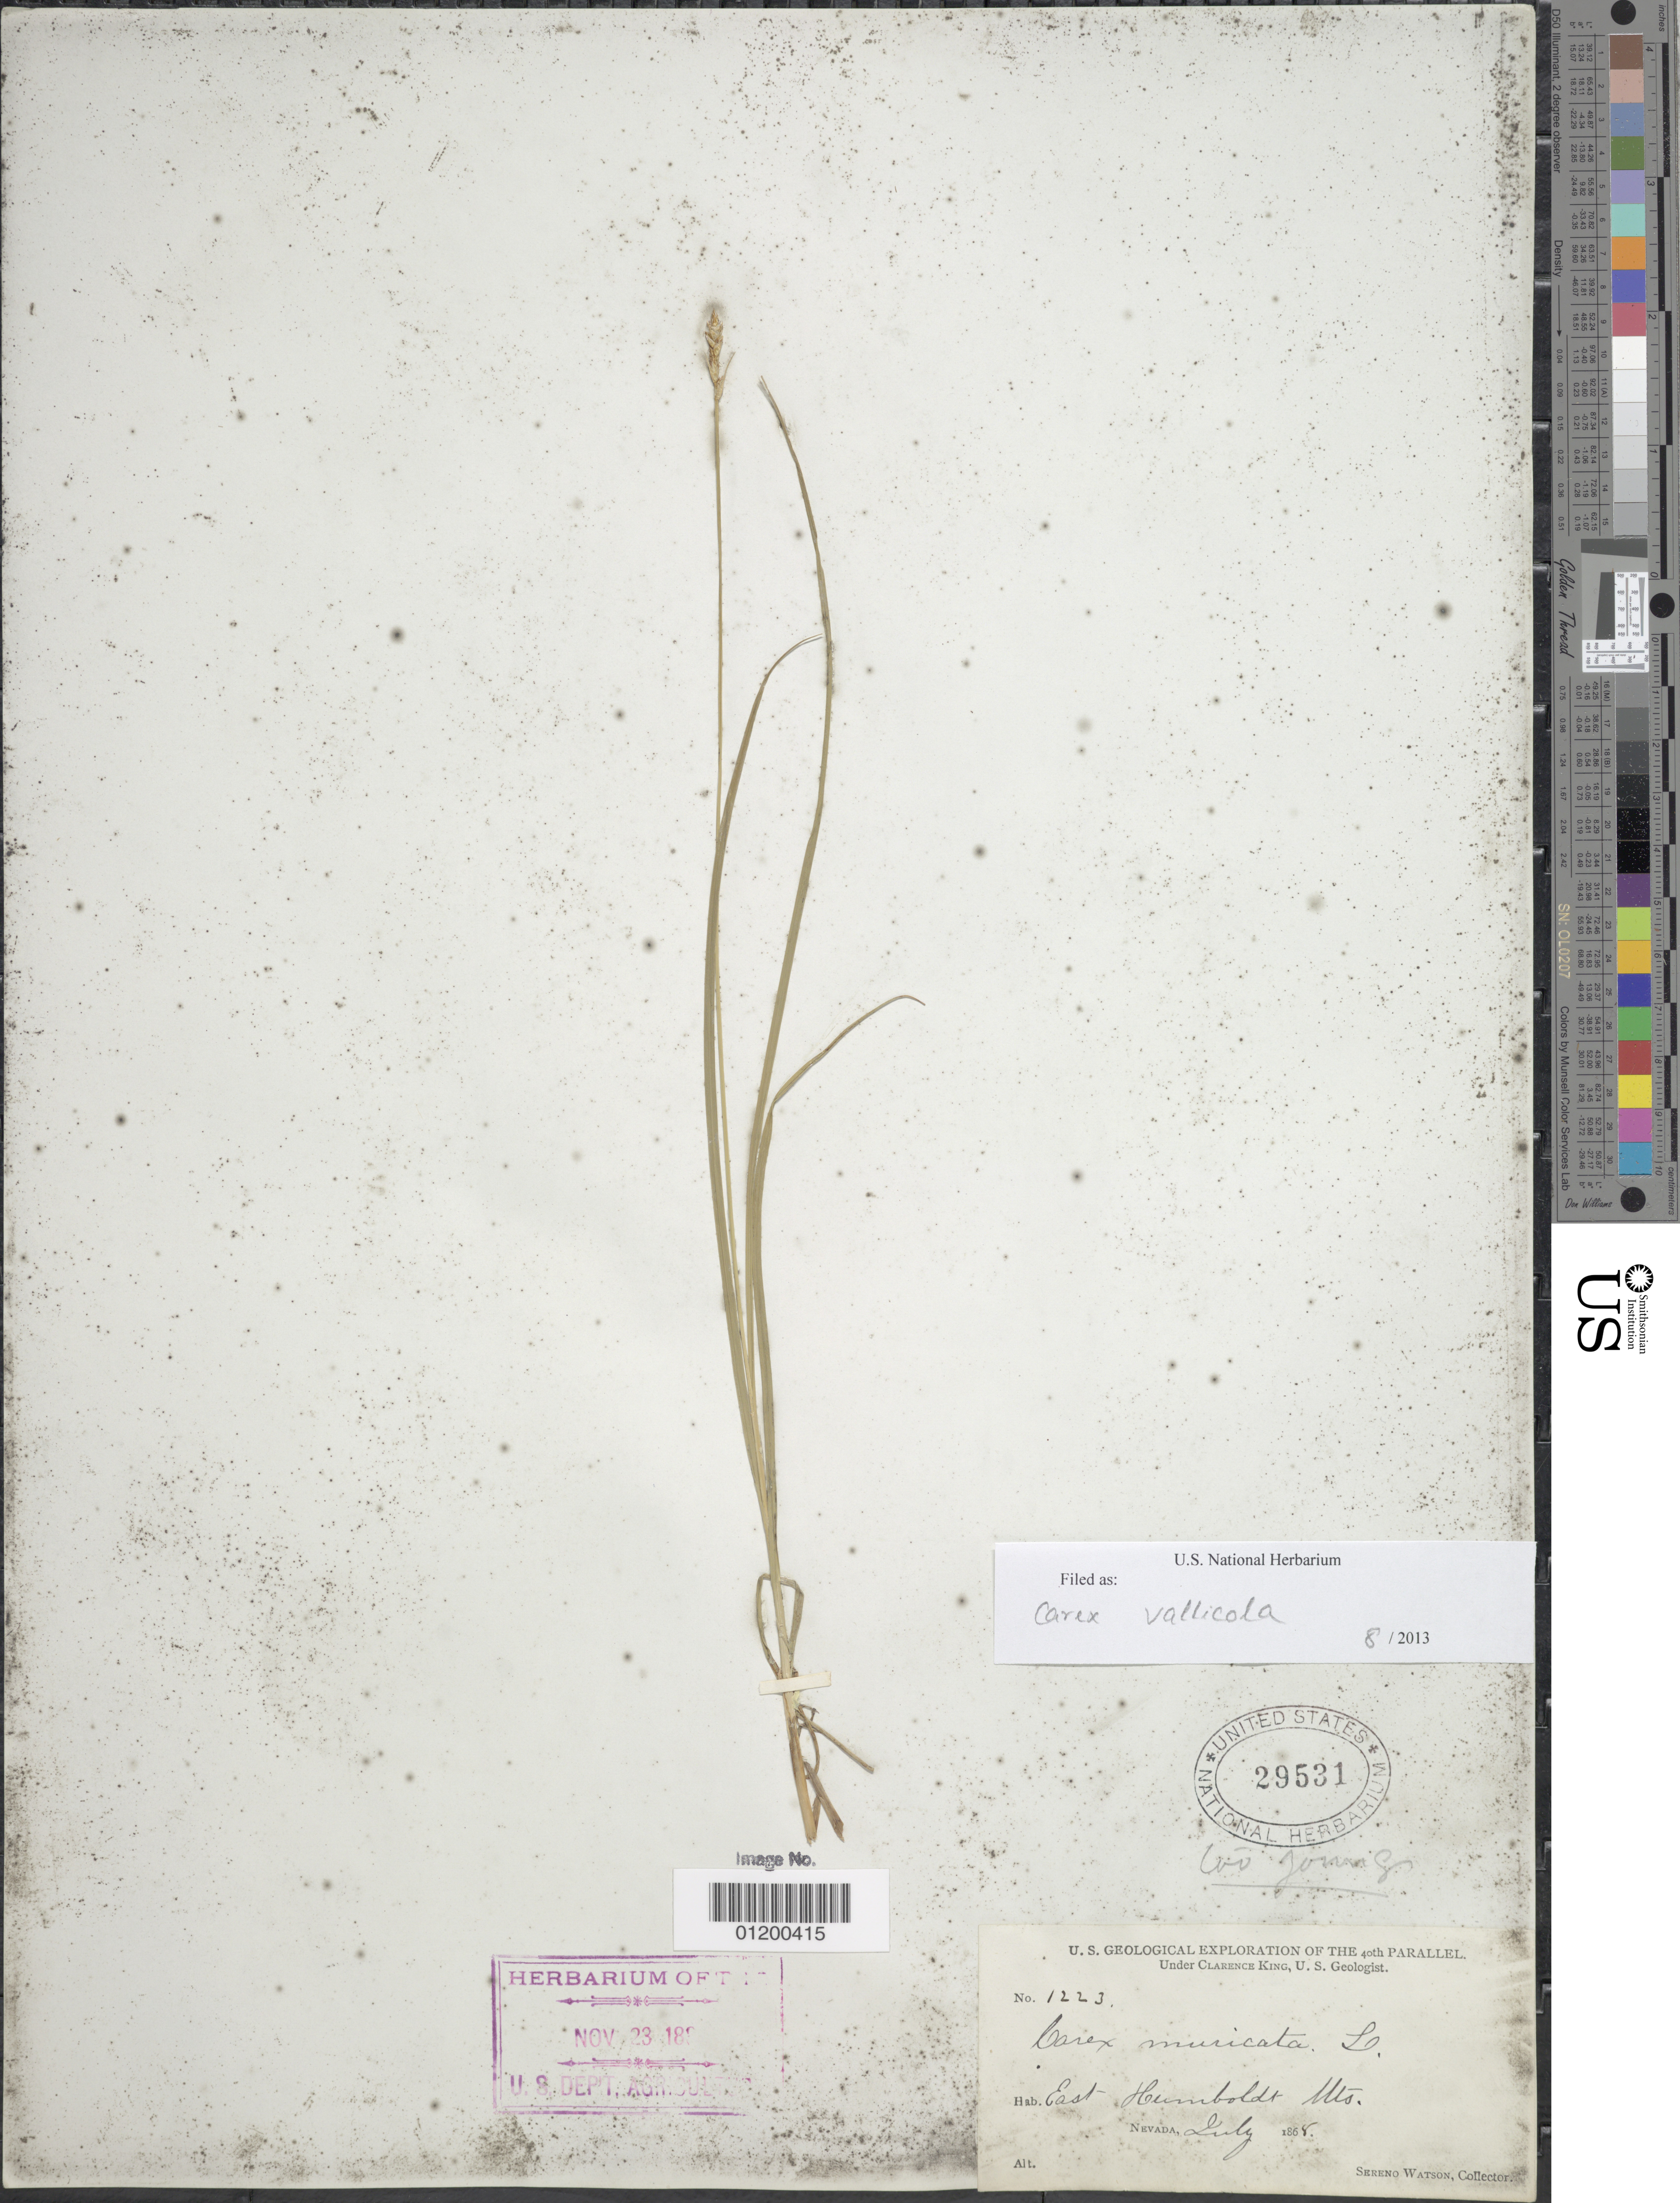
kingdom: Plantae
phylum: Tracheophyta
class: Liliopsida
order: Poales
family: Cyperaceae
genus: Carex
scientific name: Carex vallicola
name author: Dewey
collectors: S. Watson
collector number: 1223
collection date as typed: Jul1868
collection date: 1868-07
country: United States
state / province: Nevada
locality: E. Humboldt Mts.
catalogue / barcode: US 29531